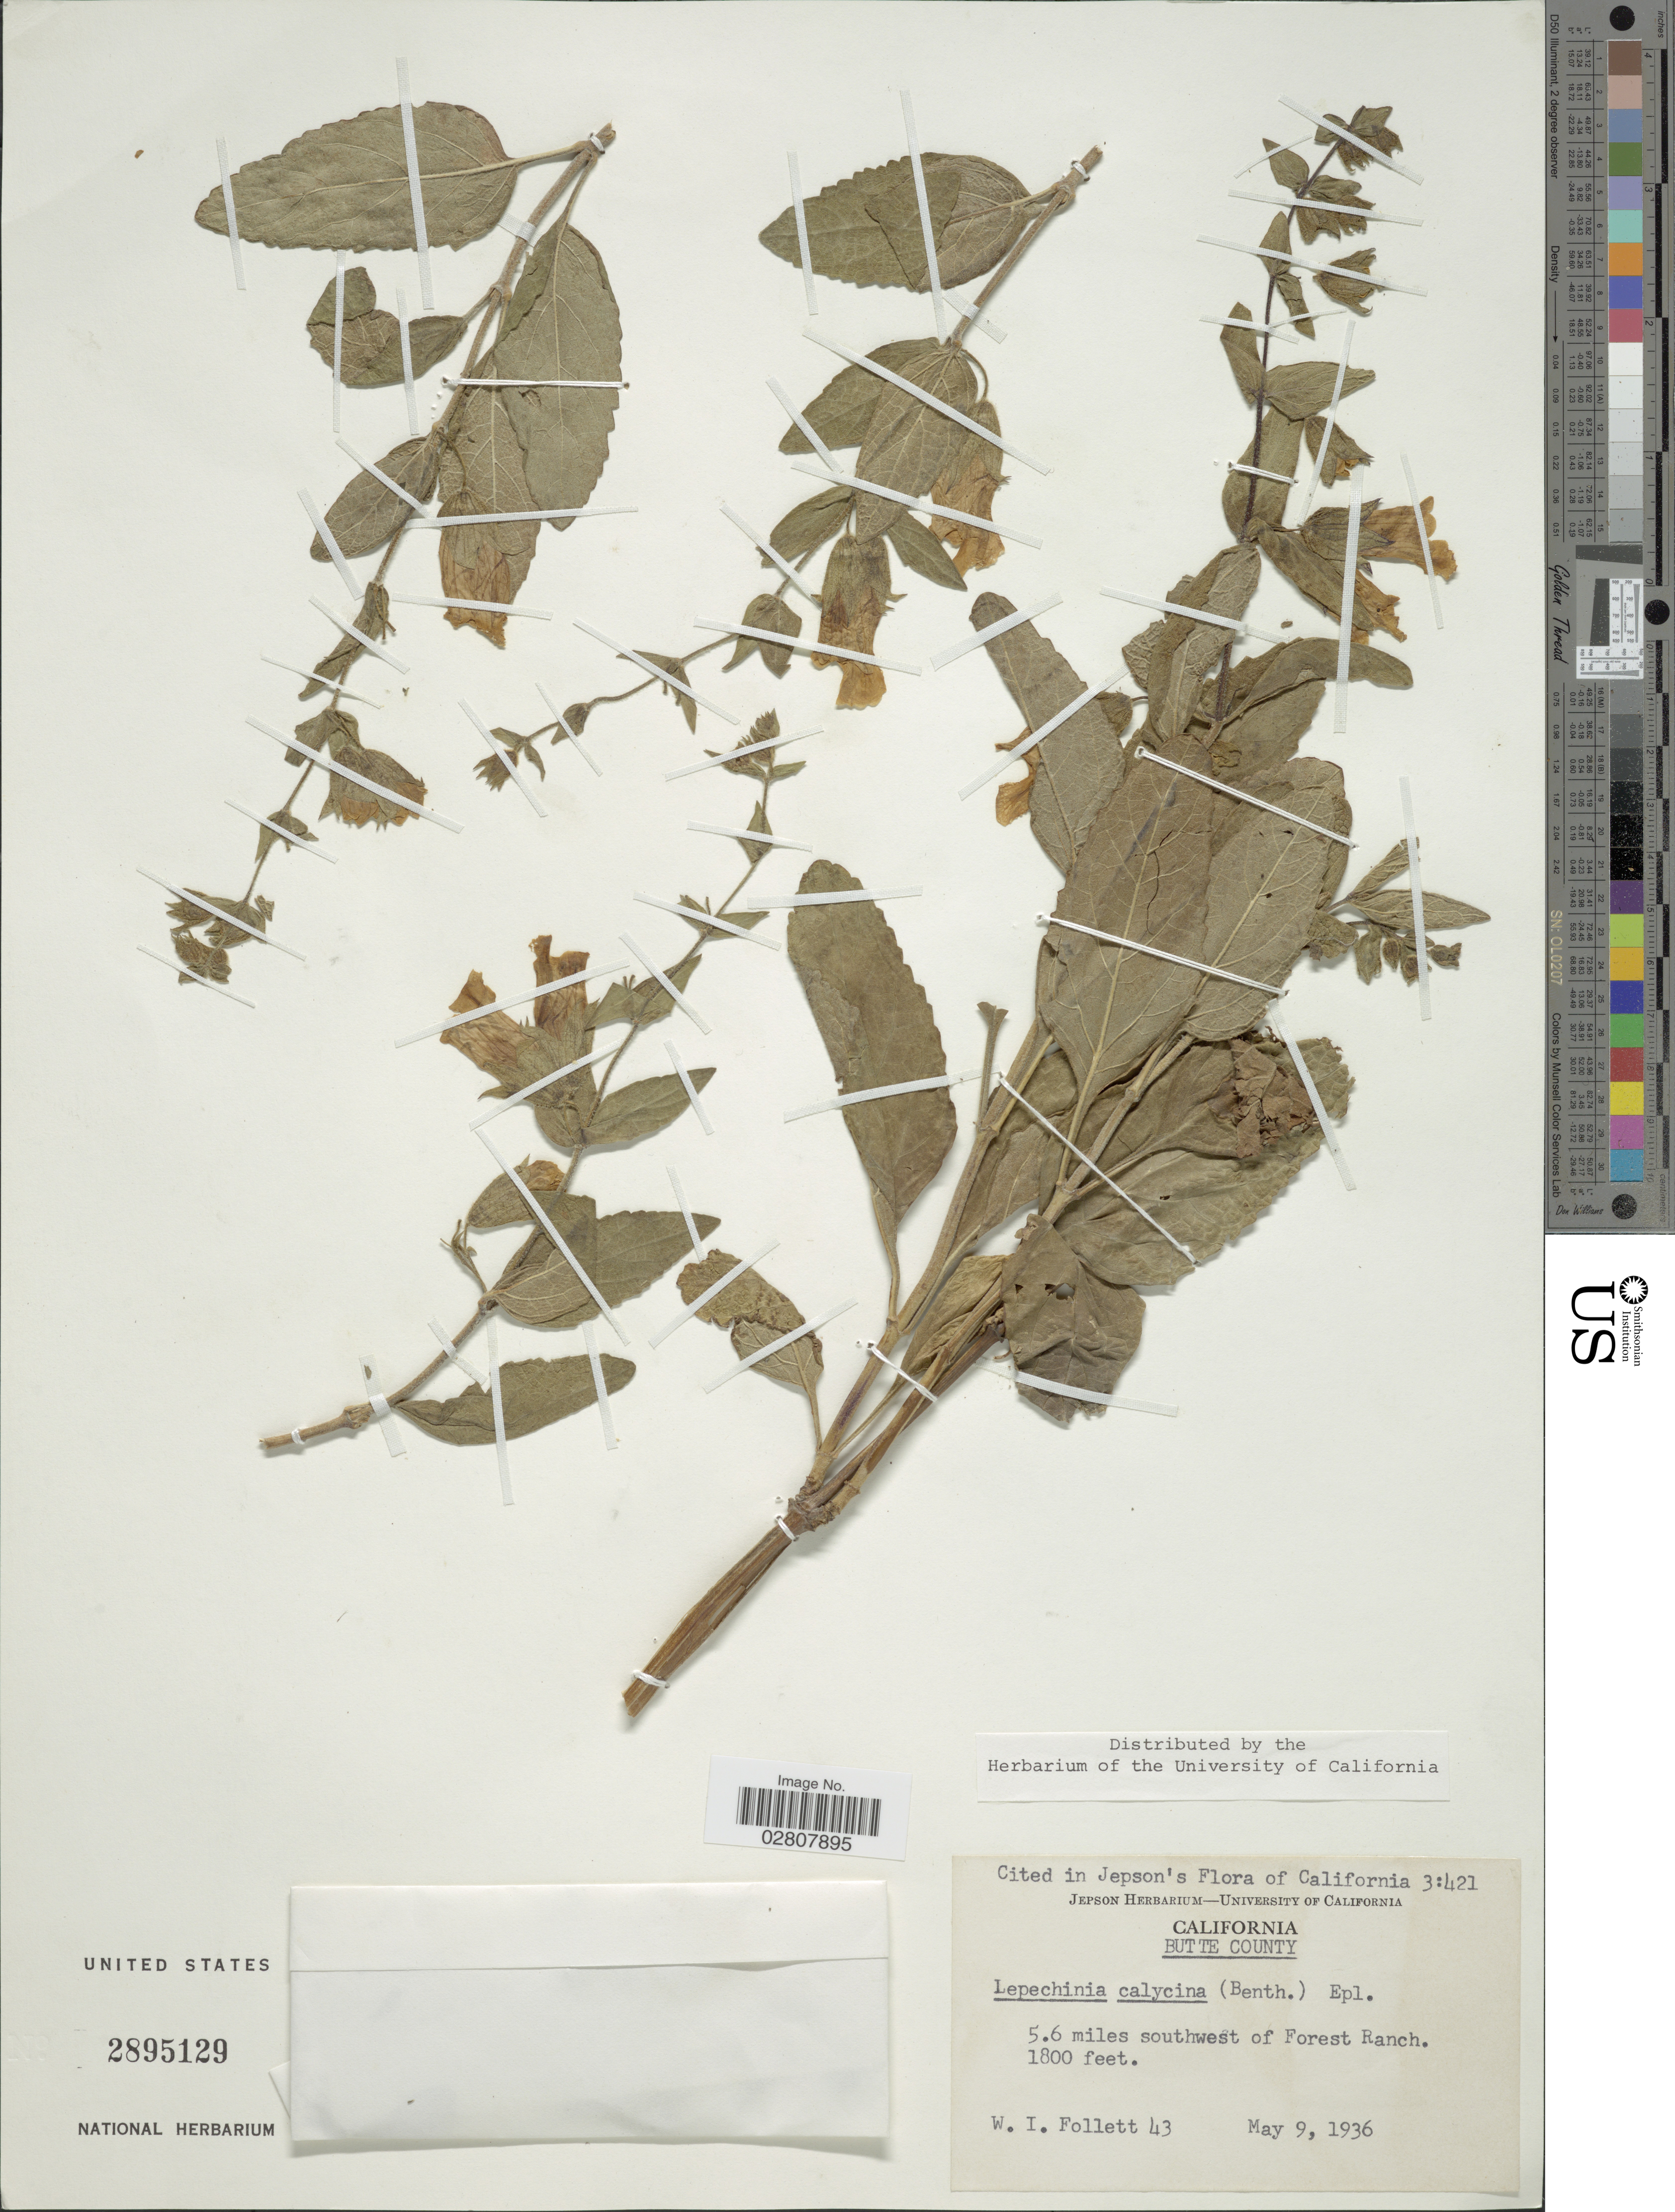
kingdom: Plantae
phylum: Tracheophyta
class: Magnoliopsida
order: Lamiales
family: Lamiaceae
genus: Lepechinia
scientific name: Lepechinia calycina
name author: (Benth.) Epling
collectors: W. Follett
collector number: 43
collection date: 1936-05-09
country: United States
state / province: California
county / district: Butte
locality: Butte County. 5.6 miles southwest of Forest Ranch.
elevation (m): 549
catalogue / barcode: US 2895129